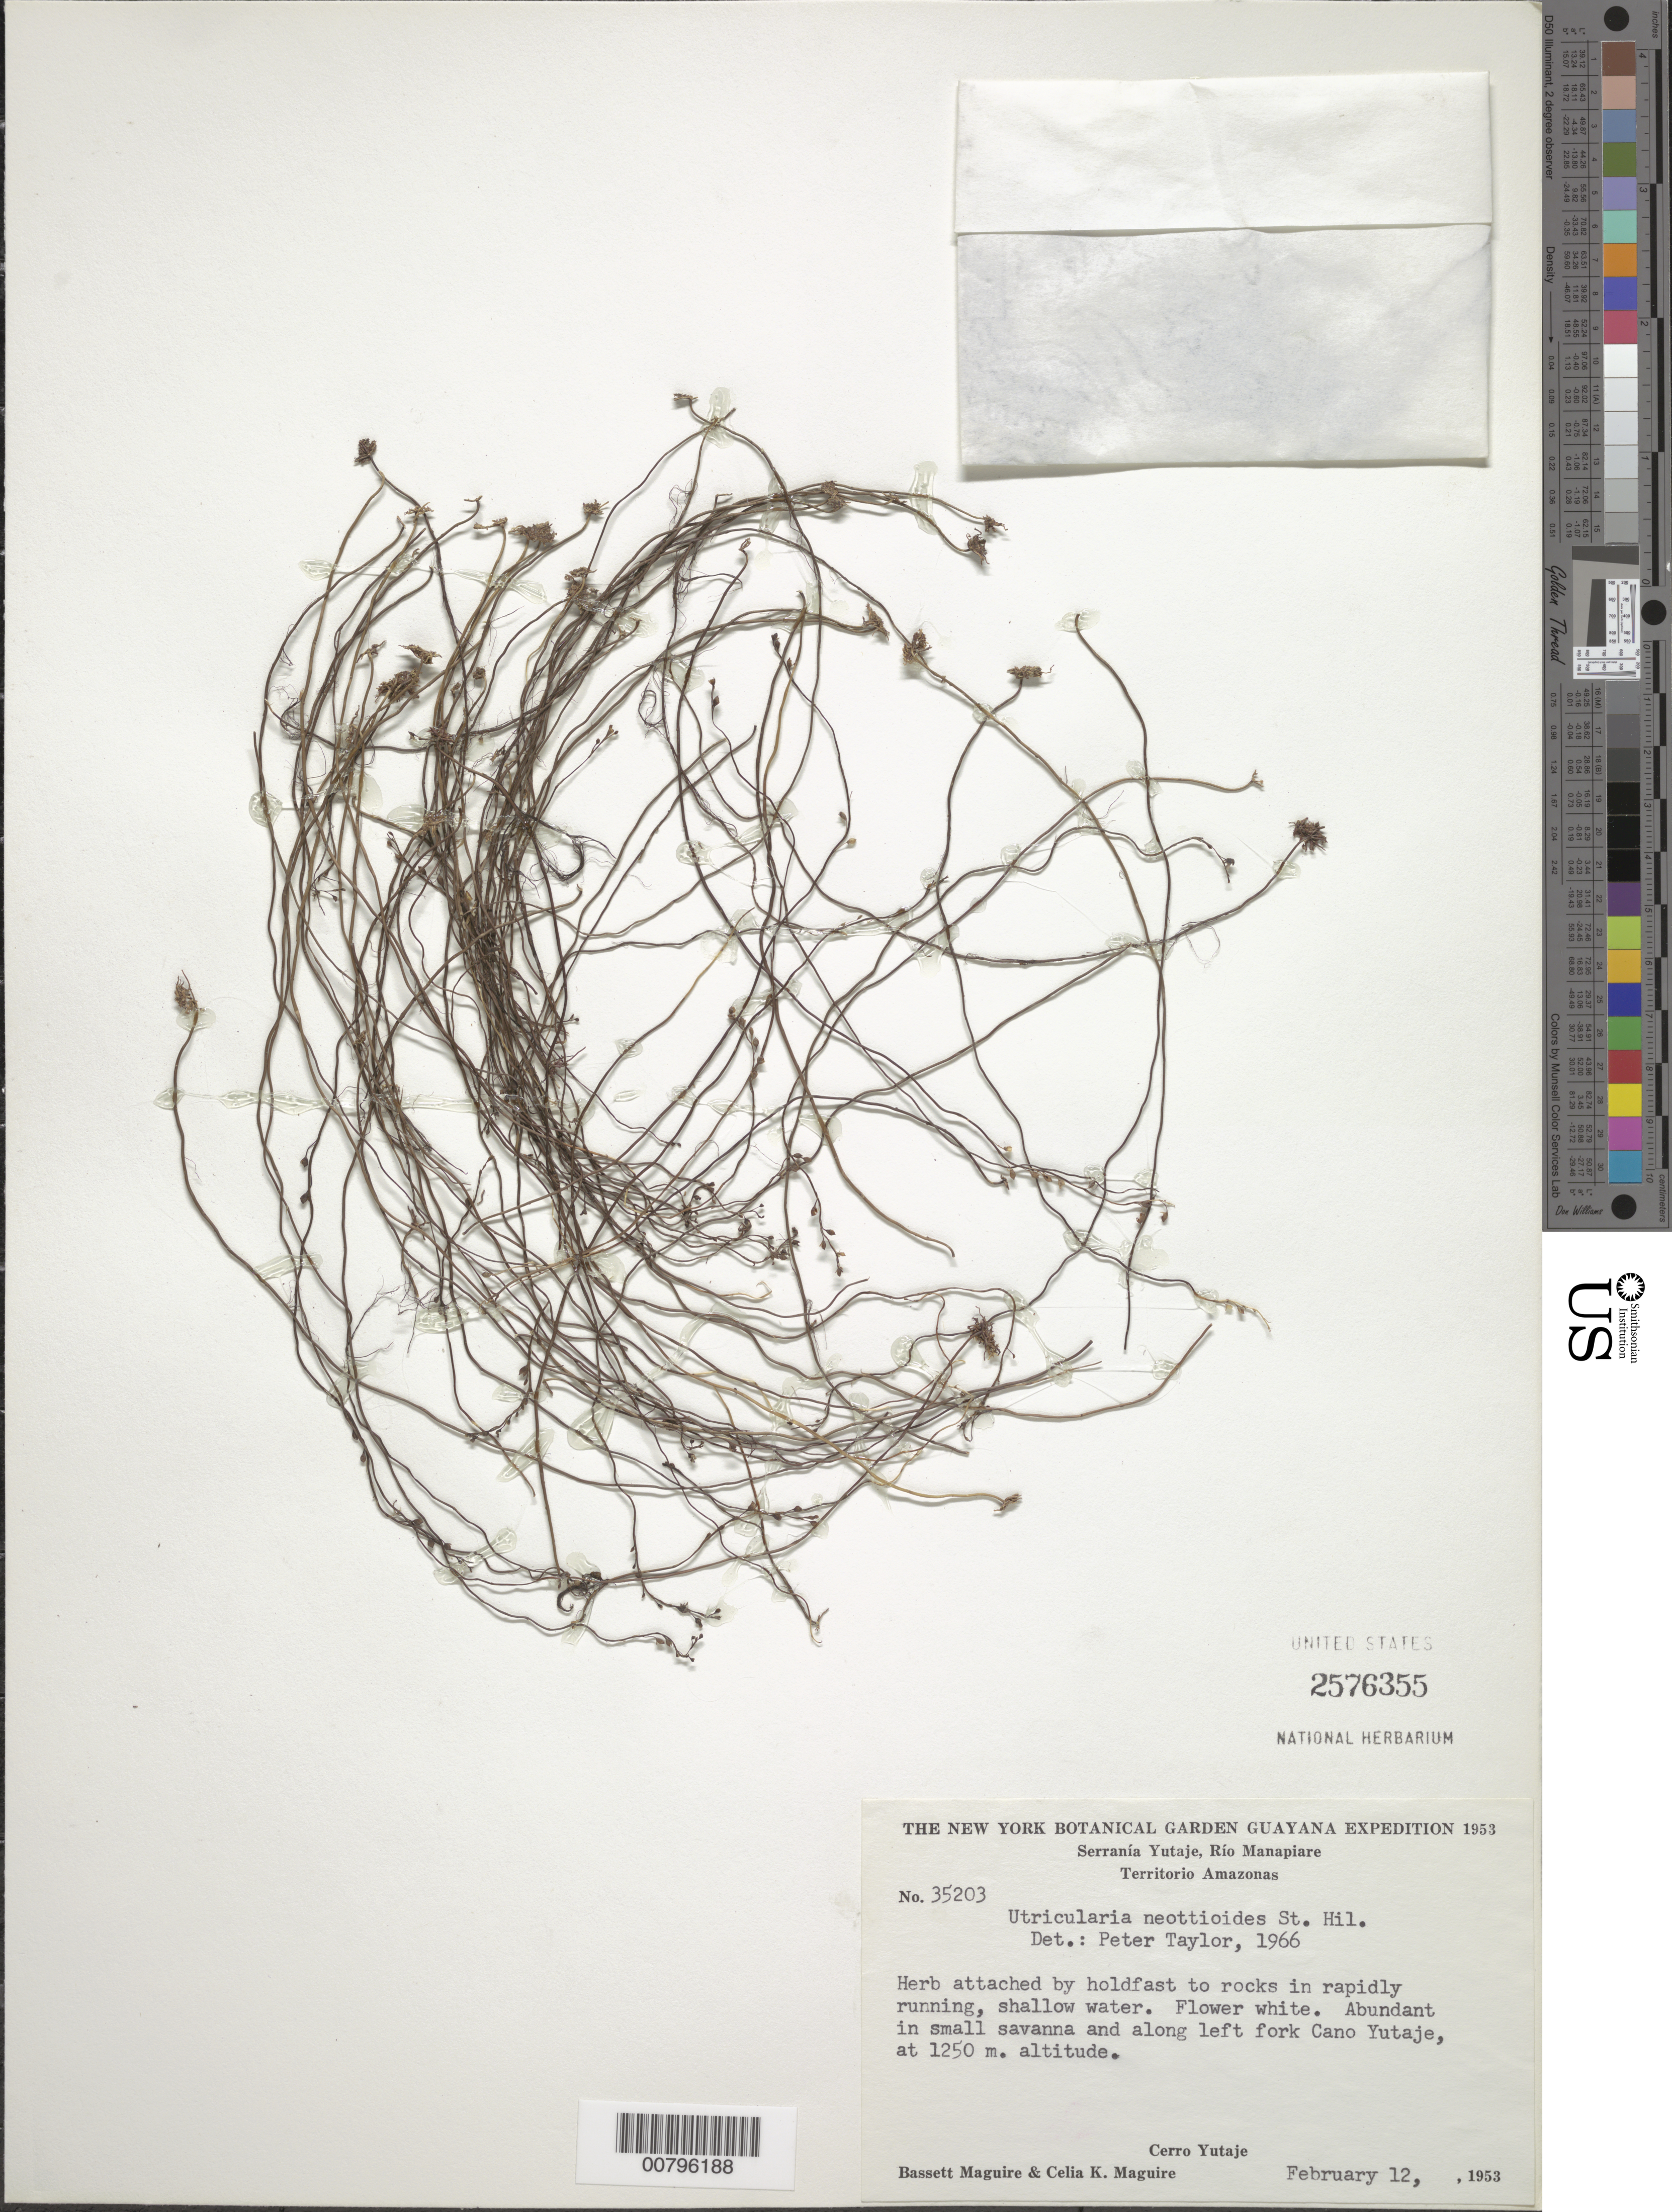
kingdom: Plantae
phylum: Tracheophyta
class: Magnoliopsida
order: Lamiales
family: Lentibulariaceae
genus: Utricularia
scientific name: Utricularia neottioides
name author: A. St.-Hil. & Girard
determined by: Taylor, P.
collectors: B. Maguire & C. K. Maguire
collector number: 35203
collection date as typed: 12-Feb-53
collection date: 1953-02-12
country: Venezuela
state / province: Amazonas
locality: Cerro Yutajé, left fork of Caño Yutajé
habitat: Rapidly running, shallow water, in small savanna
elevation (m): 1250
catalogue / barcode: US 2576355